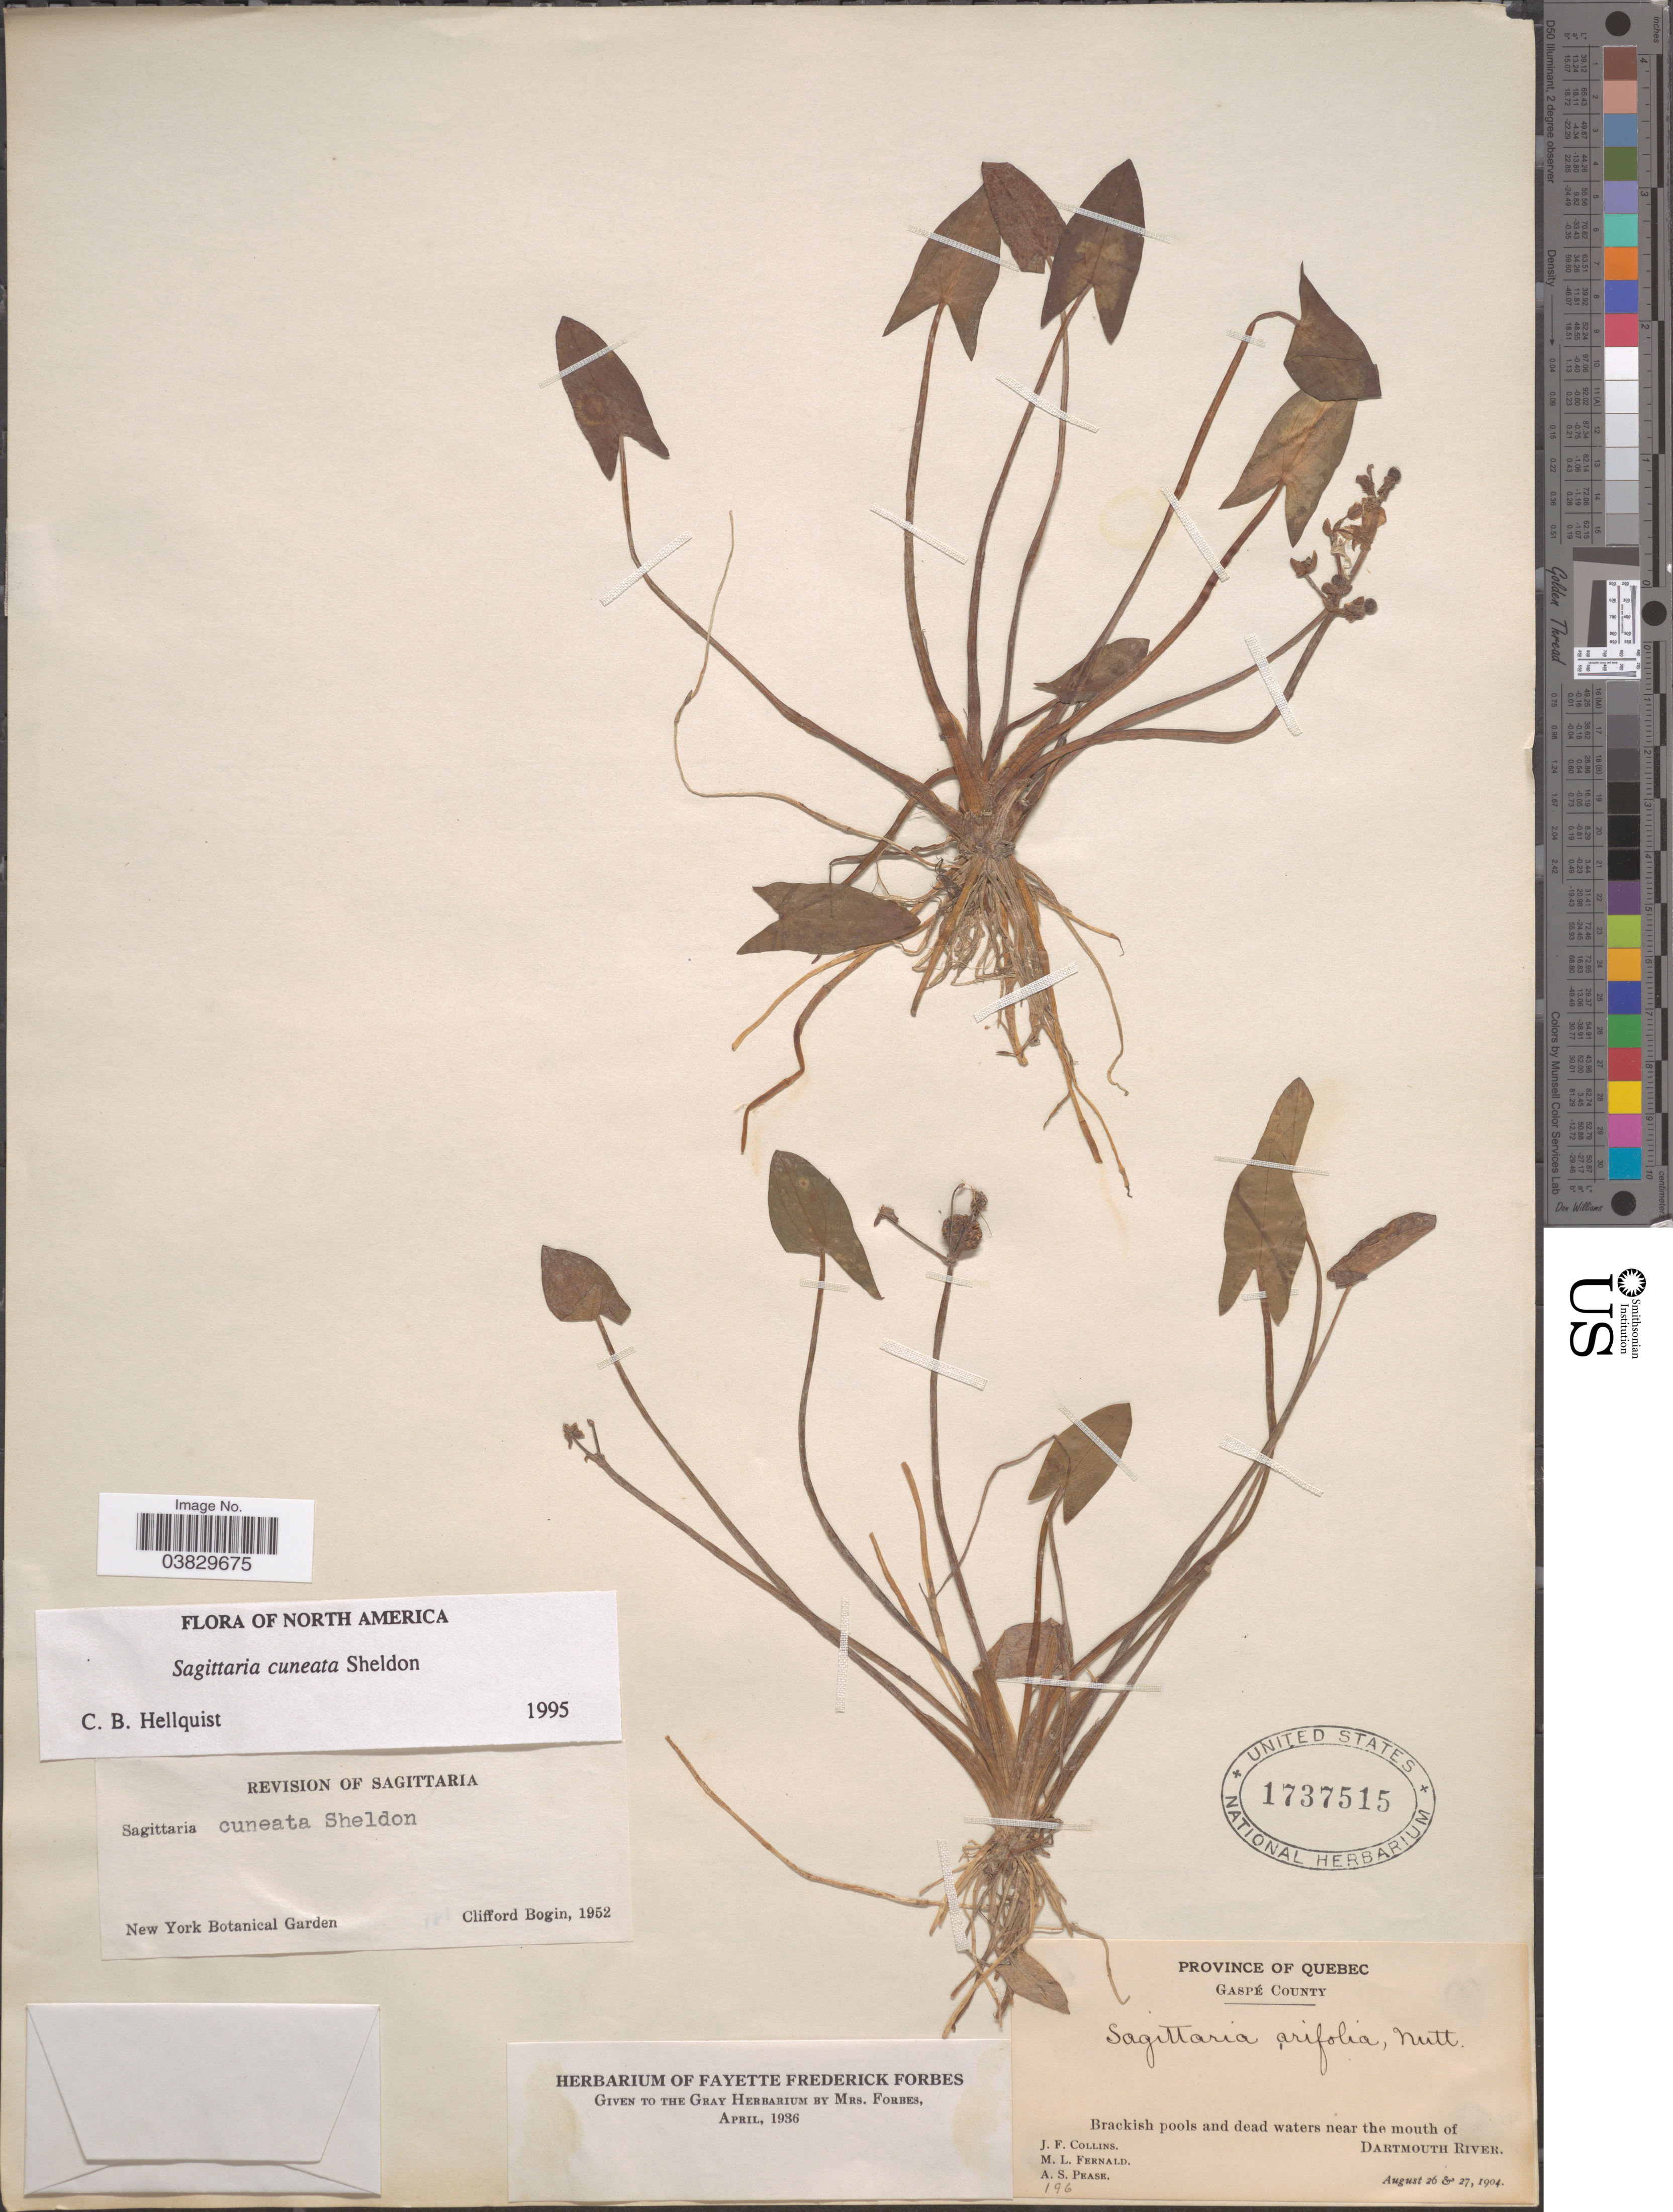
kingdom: Plantae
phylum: Tracheophyta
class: Liliopsida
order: Alismatales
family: Alismataceae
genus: Sagittaria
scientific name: Sagittaria cuneata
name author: E. Sheld.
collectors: J. Collins, M. L. Fernald & A. S. Pease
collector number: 196?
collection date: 1904-08-26/1904-08-27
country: Canada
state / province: Quebec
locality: Gaspé County. Brackish pools and dead waters near the mouth of Dartmouth River.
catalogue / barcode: US 1737515